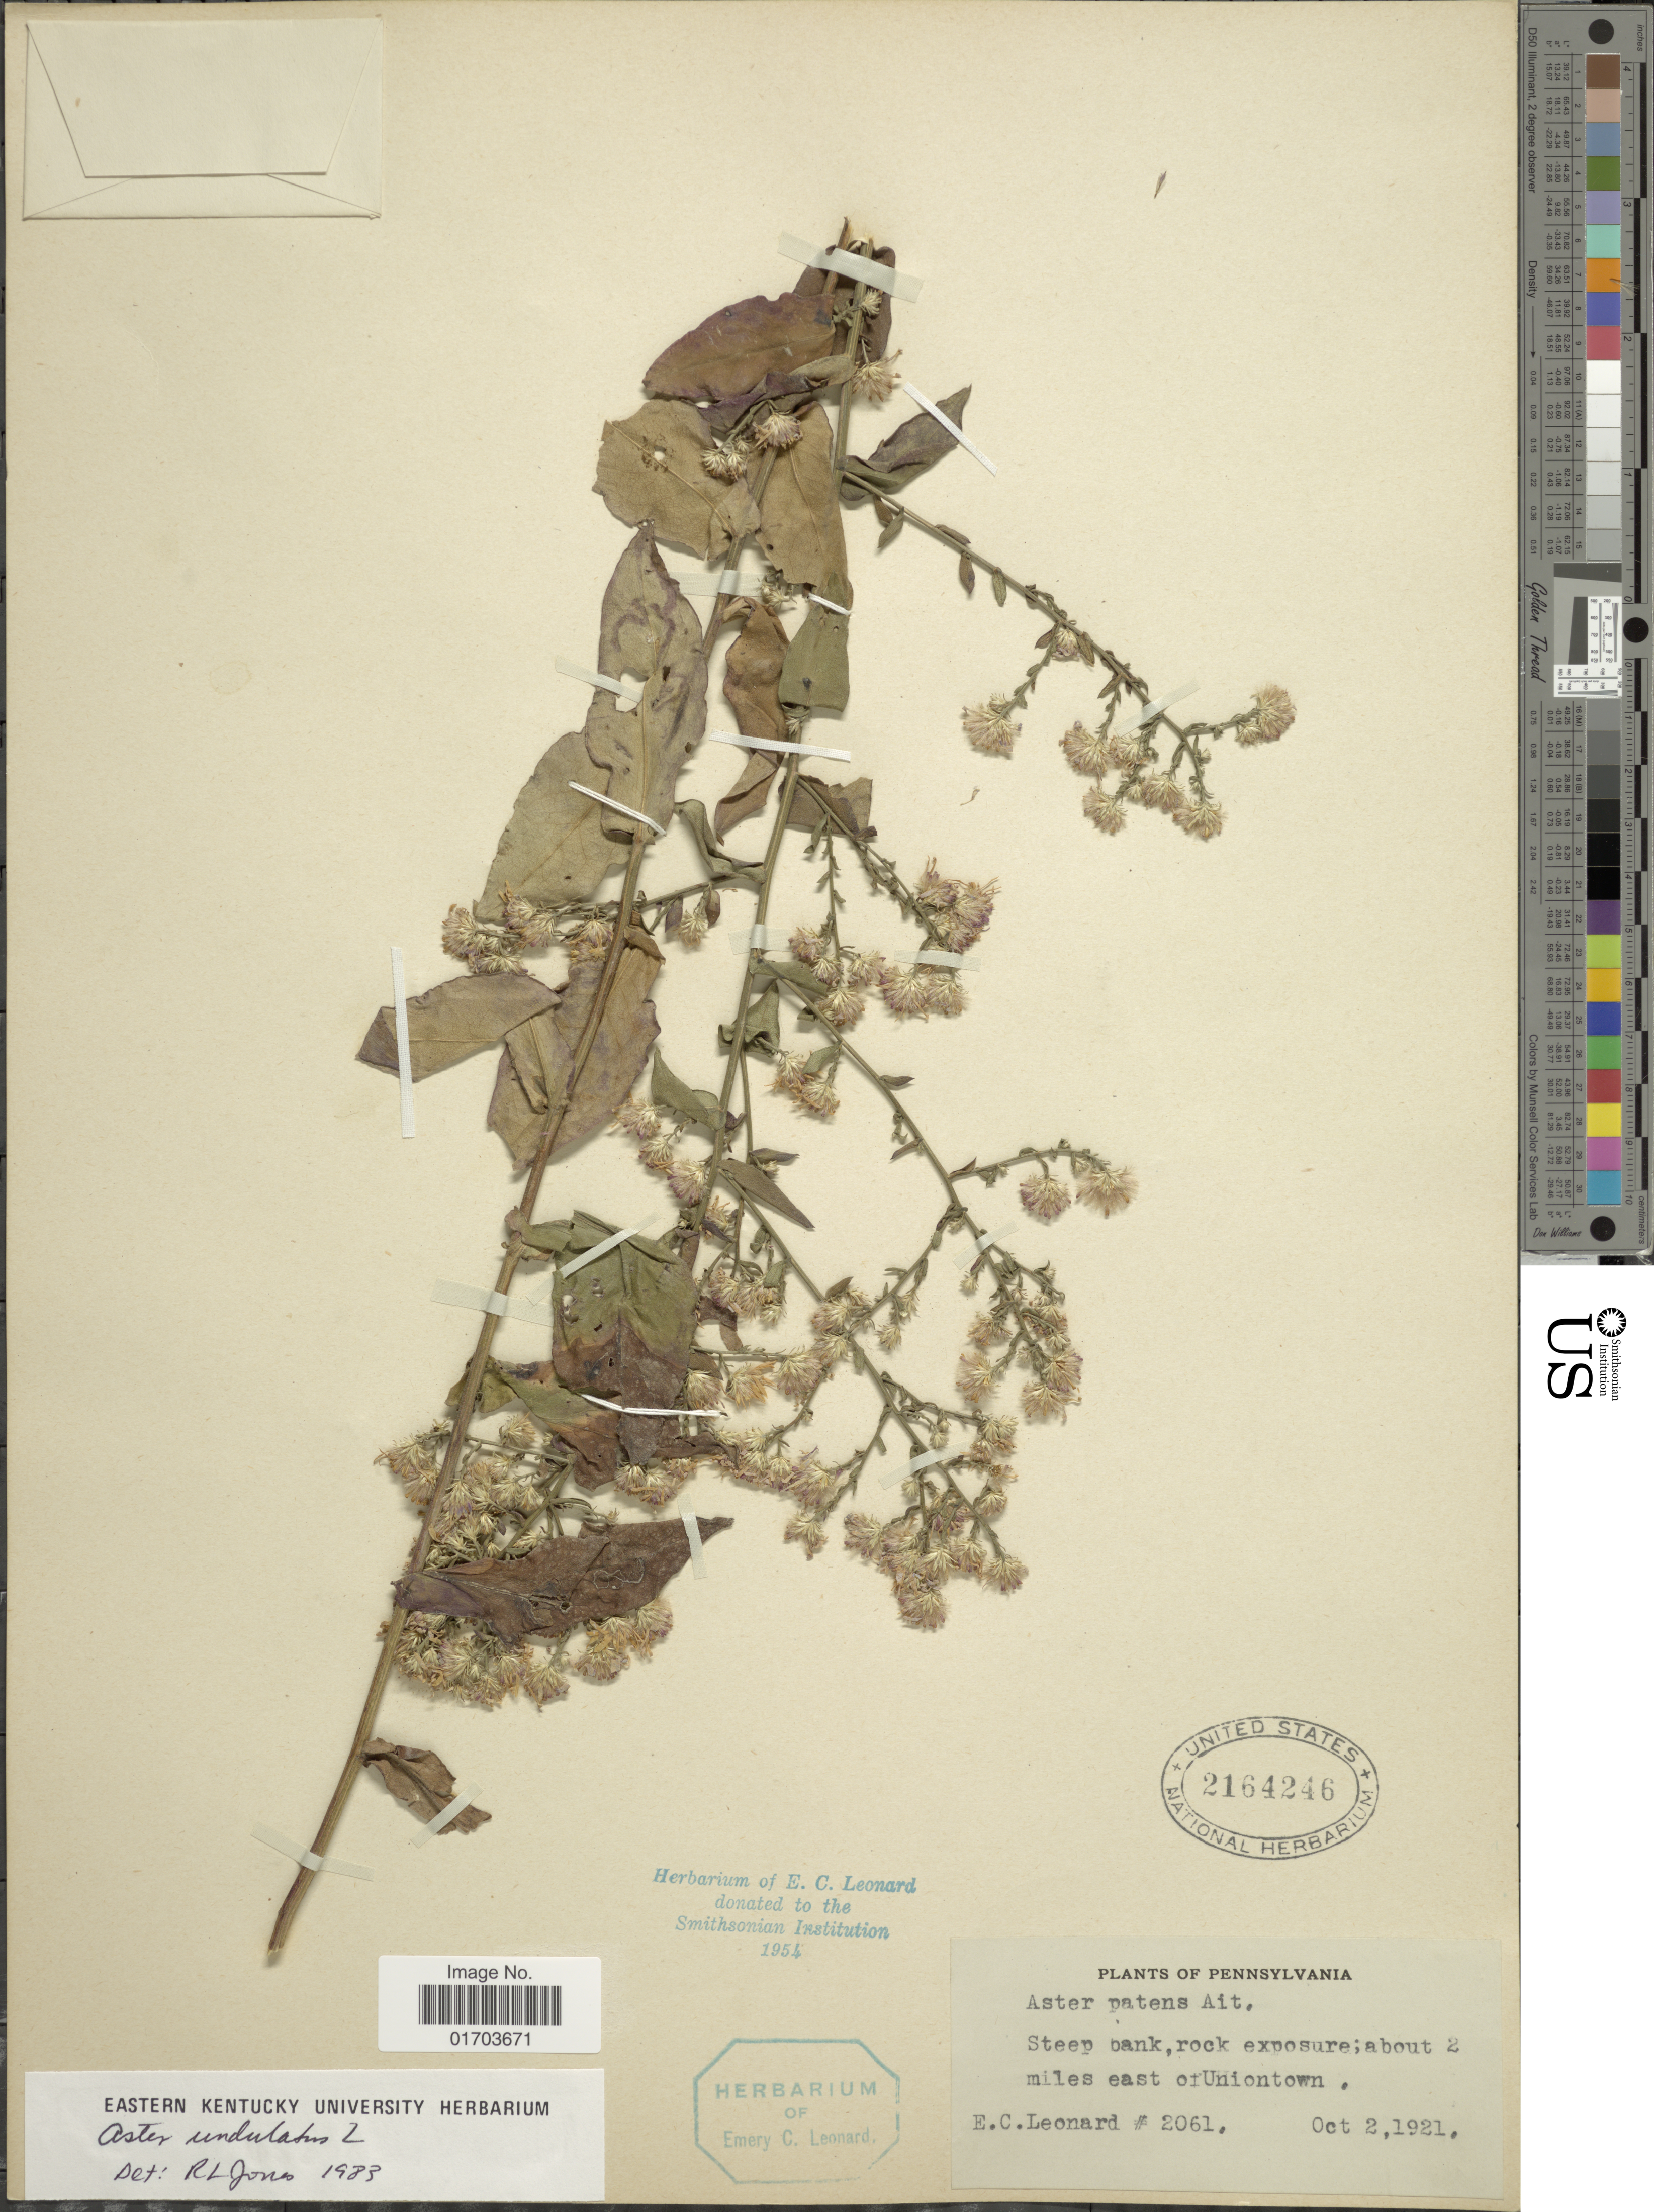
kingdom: Plantae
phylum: Tracheophyta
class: Magnoliopsida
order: Asterales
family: Asteraceae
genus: Symphyotrichum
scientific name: Symphyotrichum undulatum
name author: (L.) G.L. Nesom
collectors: E. C. Leonard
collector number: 2061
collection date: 1921-10-02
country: United States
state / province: Pennsylvania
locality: Pennsylvania. Steep bank, rock exposure; about 2 miles east of Uniontown.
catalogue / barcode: US 2164246